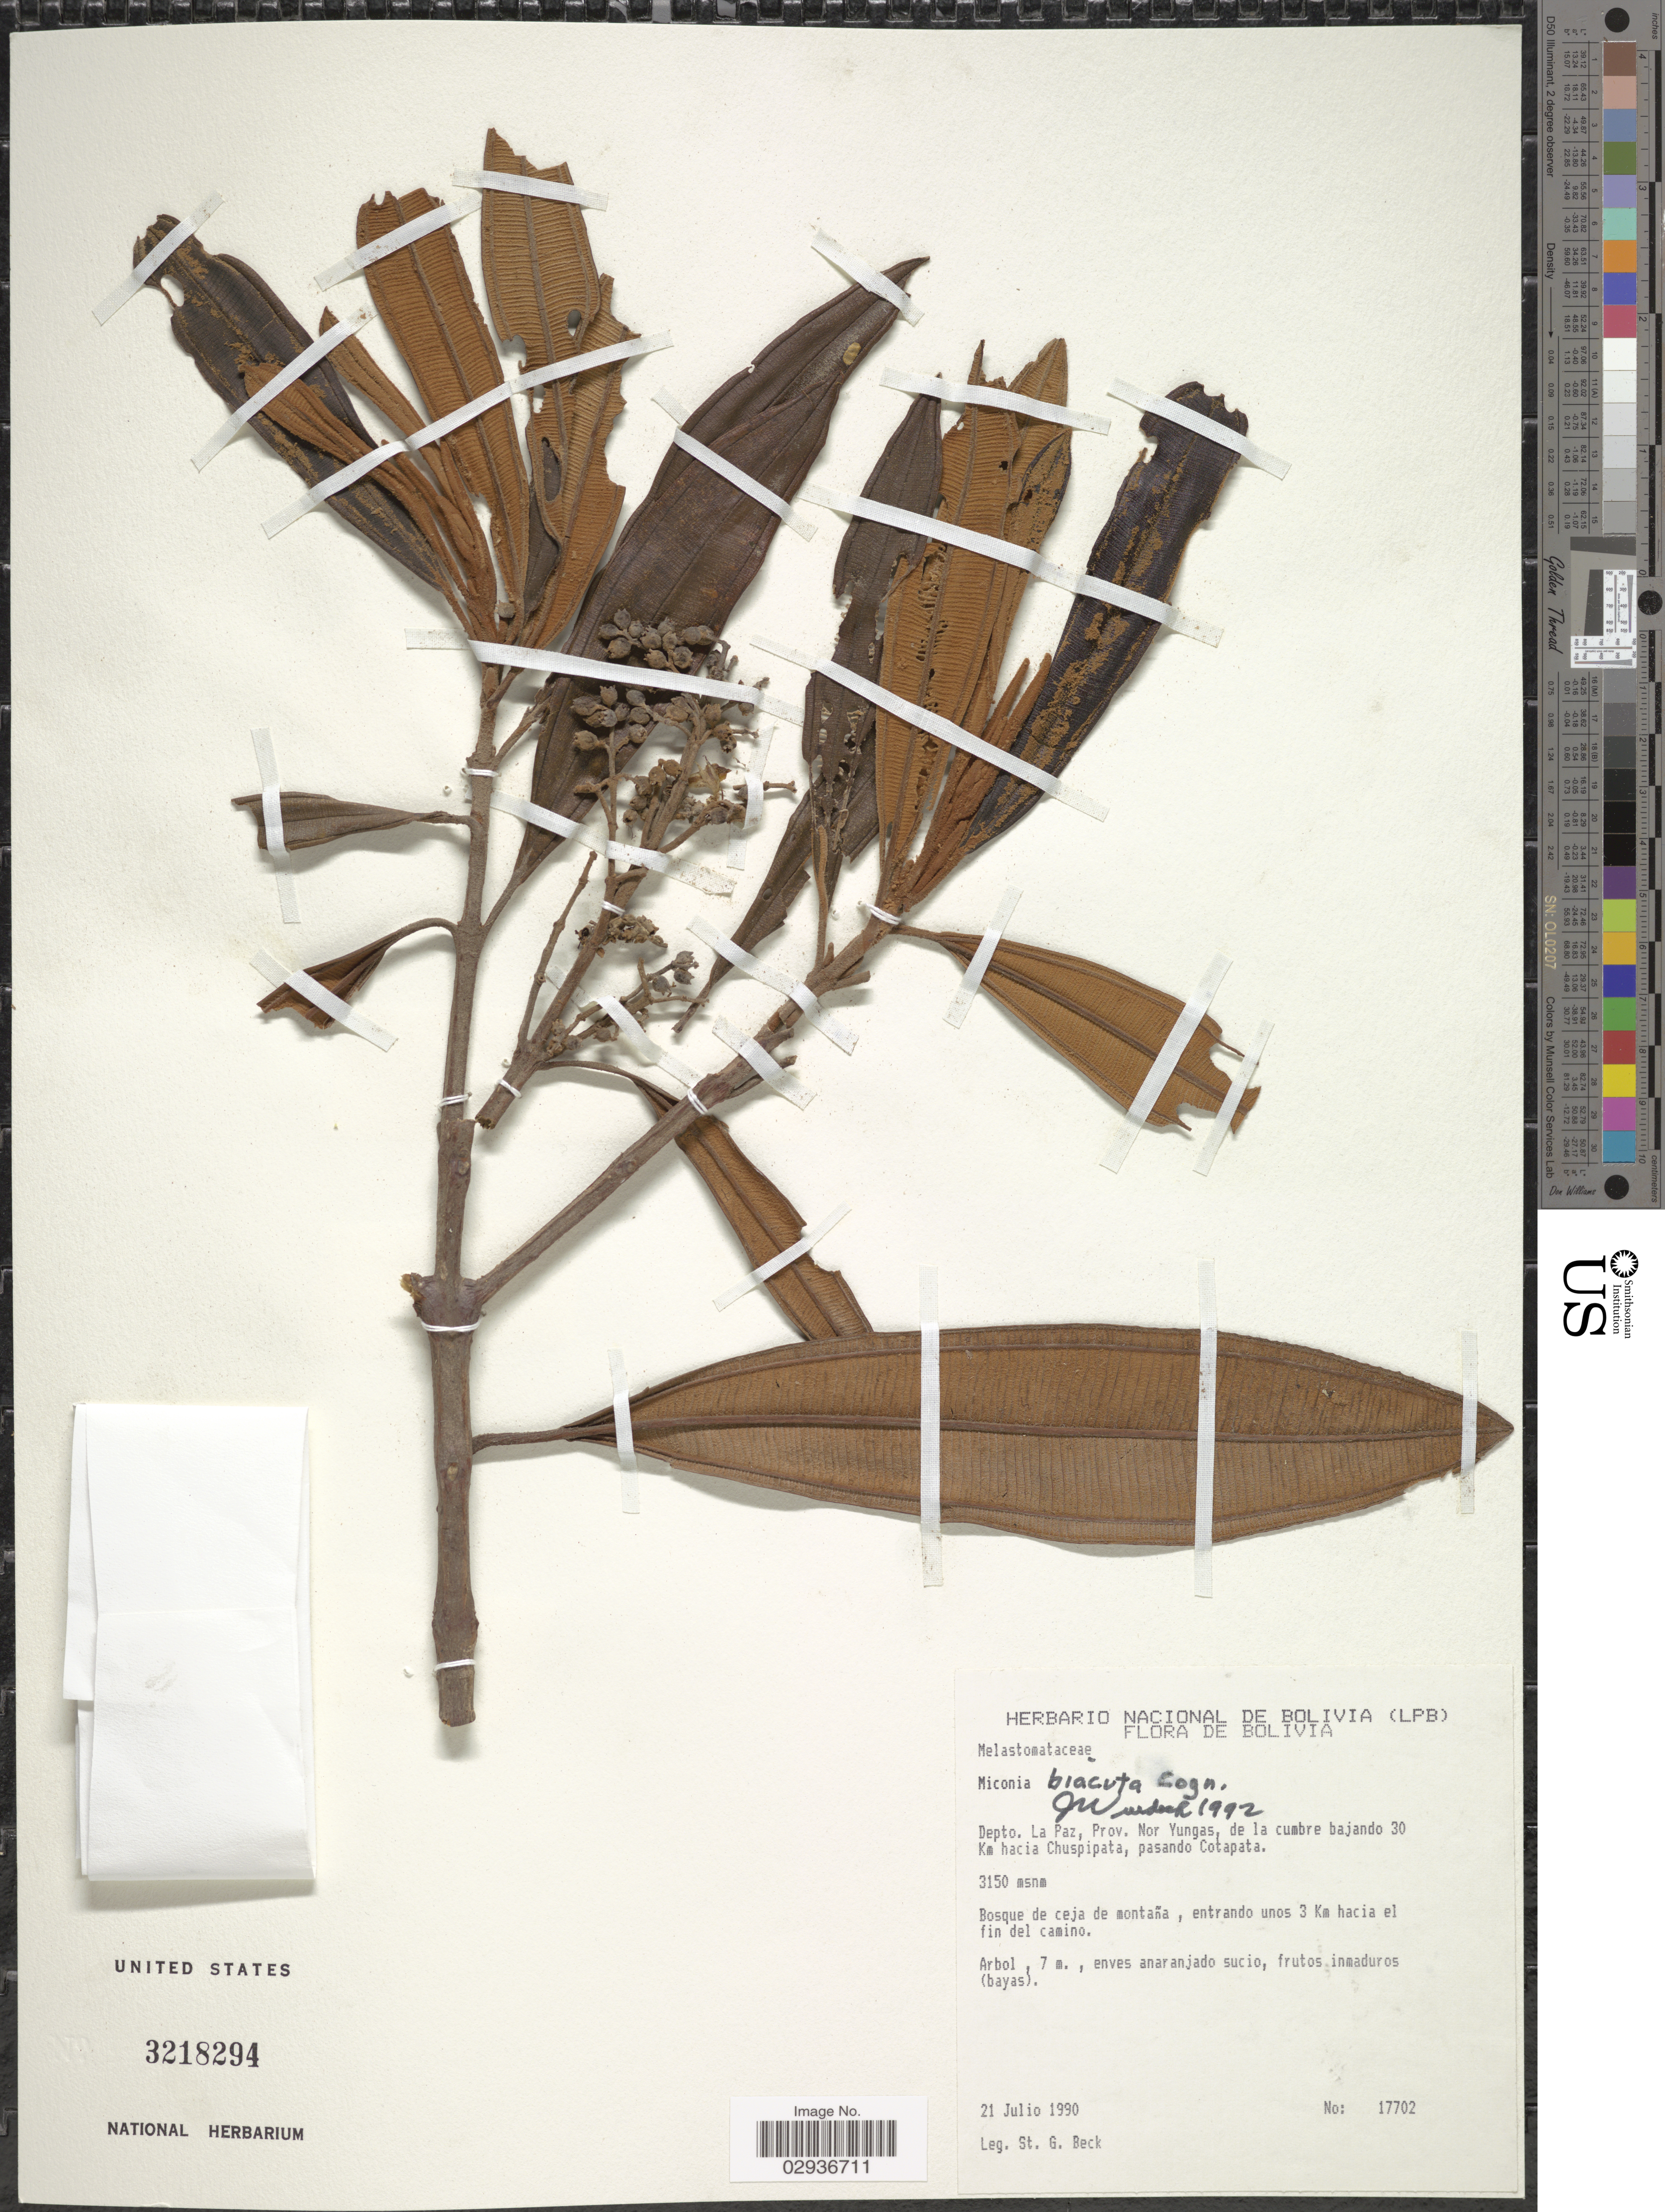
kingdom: Plantae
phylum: Tracheophyta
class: Magnoliopsida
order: Myrtales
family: Melastomataceae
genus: Miconia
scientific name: Miconia biacuta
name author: Cogn.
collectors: S. G. Beck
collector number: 17702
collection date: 1990-07-21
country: Bolivia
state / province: La Paz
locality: Depto. La Paz, Prov. Nor Yungas, de la cumbre bajando 30 Km hacia Chuspipata, pasando Cotapata.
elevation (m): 3150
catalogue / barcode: US 3218294